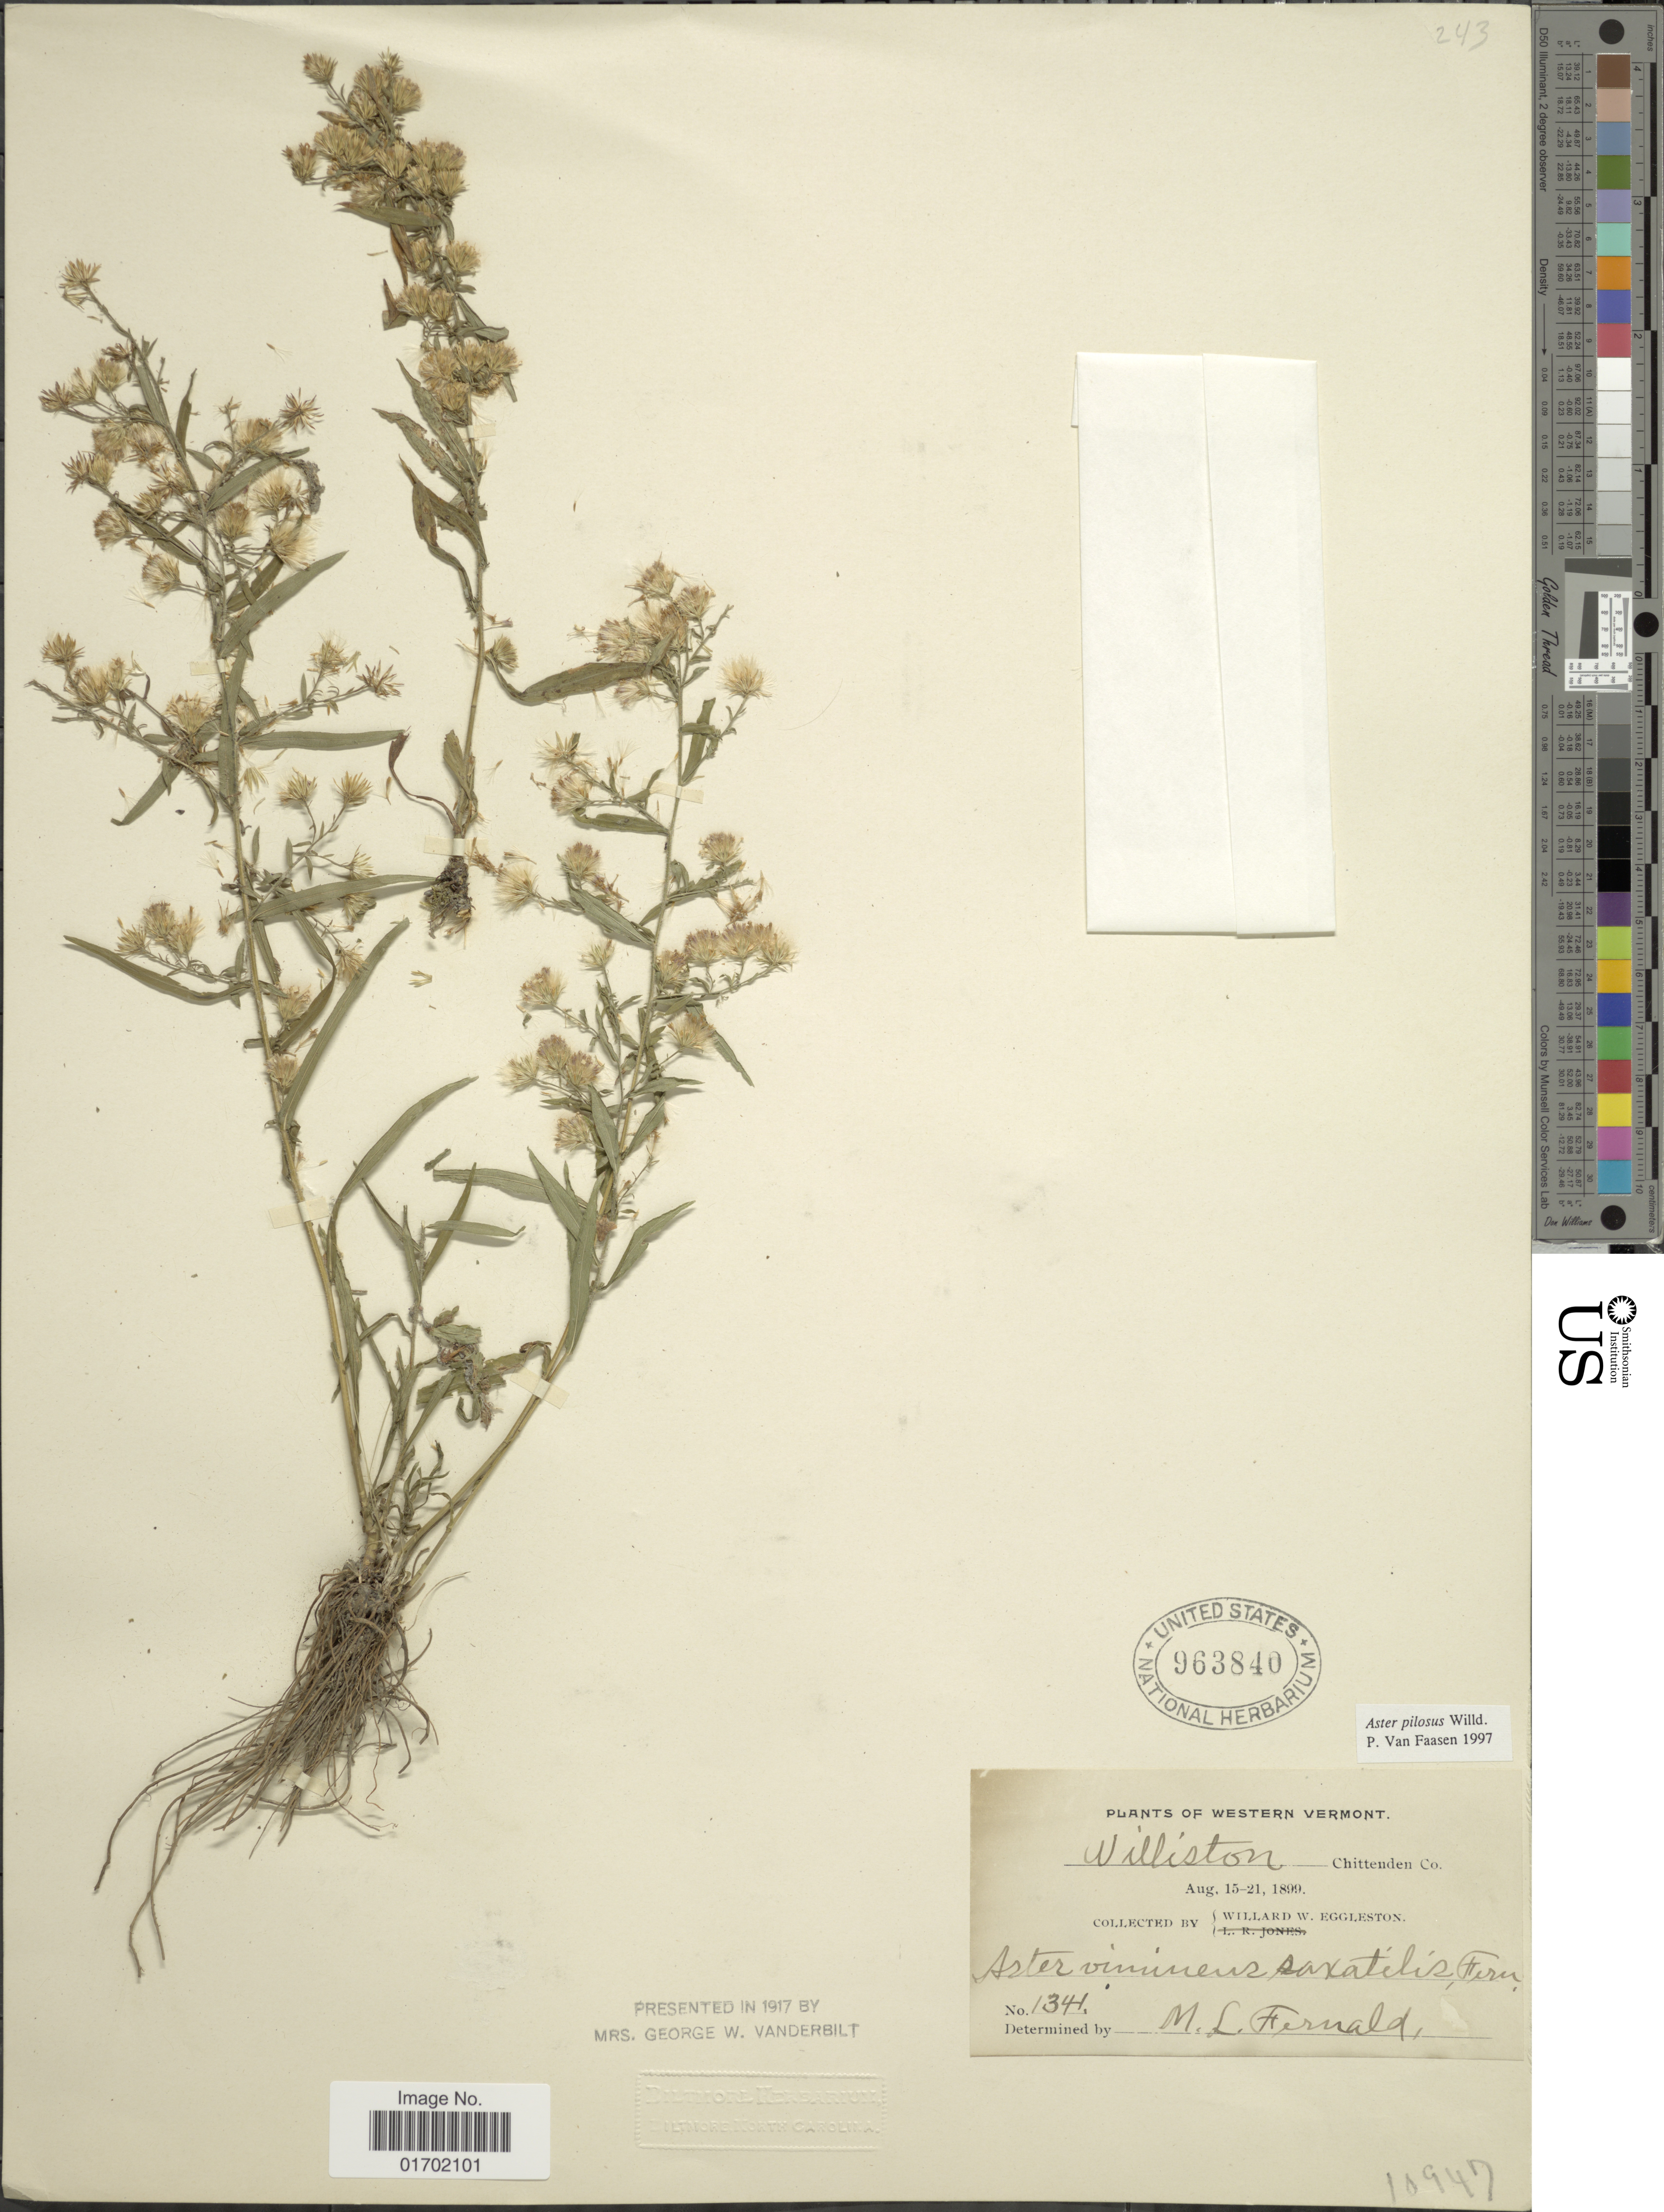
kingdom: Plantae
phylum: Tracheophyta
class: Magnoliopsida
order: Asterales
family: Asteraceae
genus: Symphyotrichum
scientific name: Symphyotrichum pilosum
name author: (Willd.) G.L. Nesom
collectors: W. W. Eggleston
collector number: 1344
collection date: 1899-08-15/1899-08-21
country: United States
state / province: Vermont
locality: Western Vermont, Williston Chittendon Co.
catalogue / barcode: US 963840